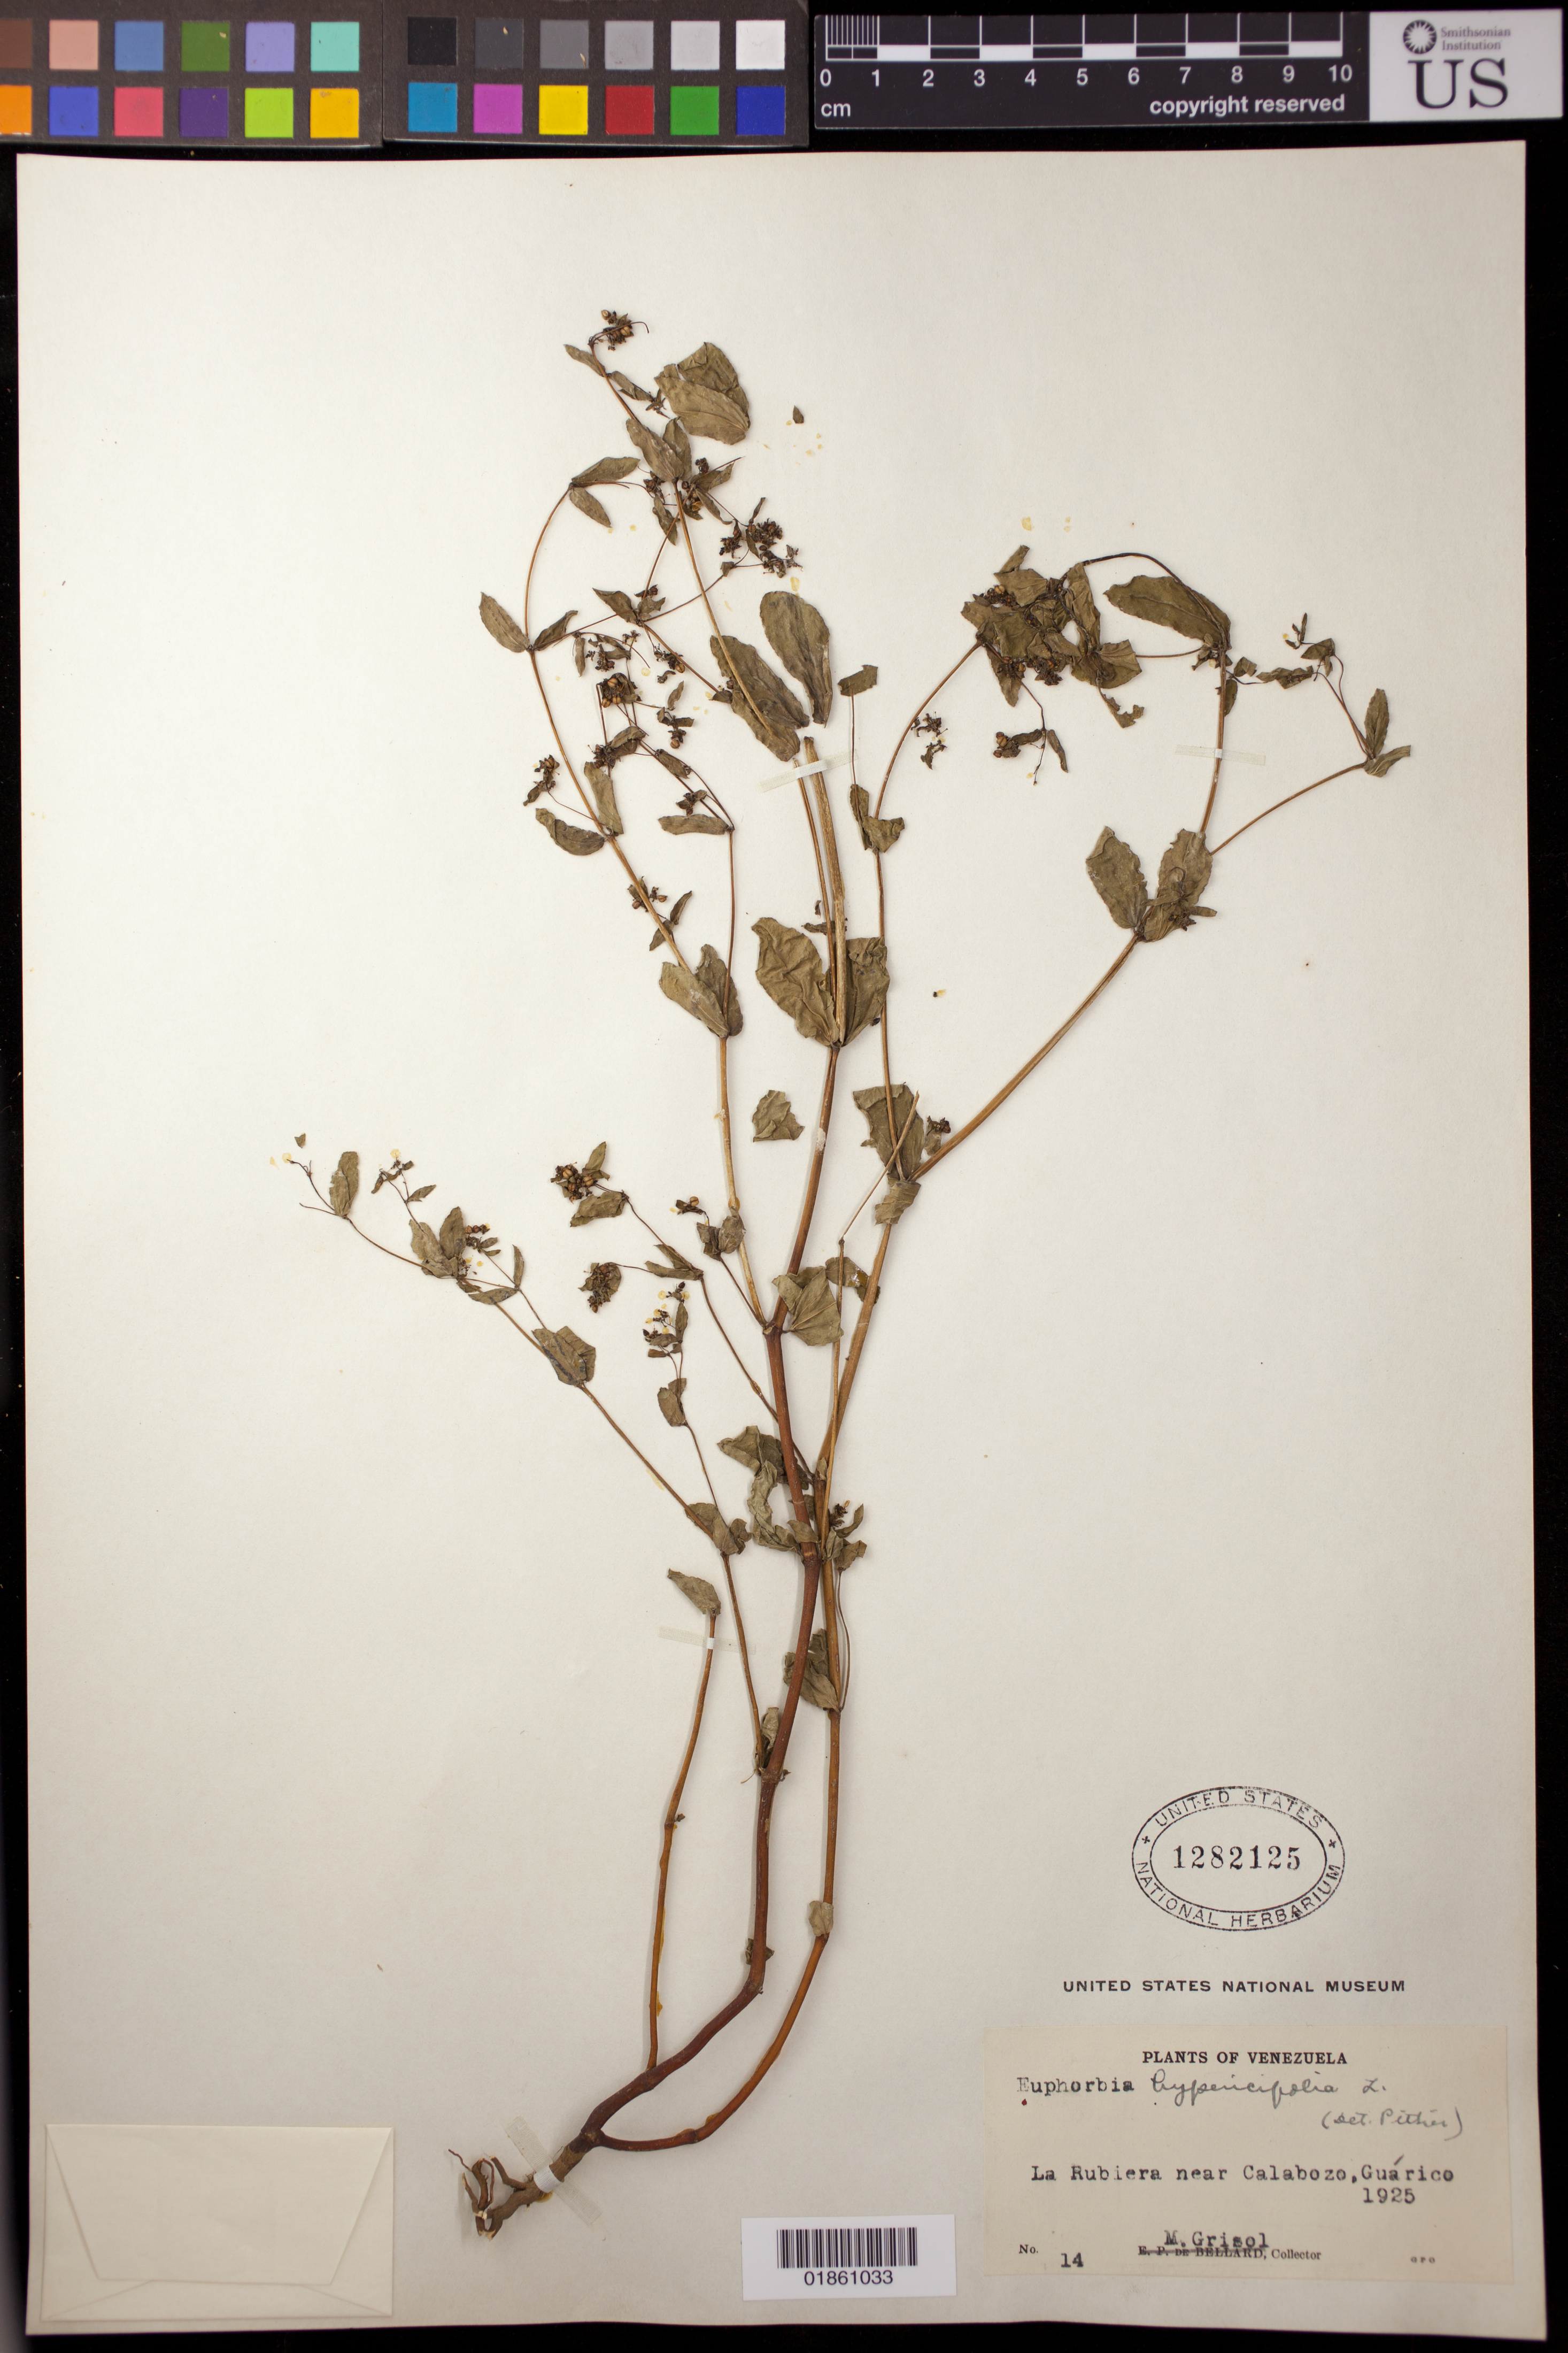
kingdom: Plantae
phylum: Tracheophyta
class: Magnoliopsida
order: Malpighiales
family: Euphorbiaceae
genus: Euphorbia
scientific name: Euphorbia hypericifolia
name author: L.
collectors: M. Grisol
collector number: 14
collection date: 1925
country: Venezuela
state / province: Guárico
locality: La Rubiera near Calabozo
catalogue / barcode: US 1282125